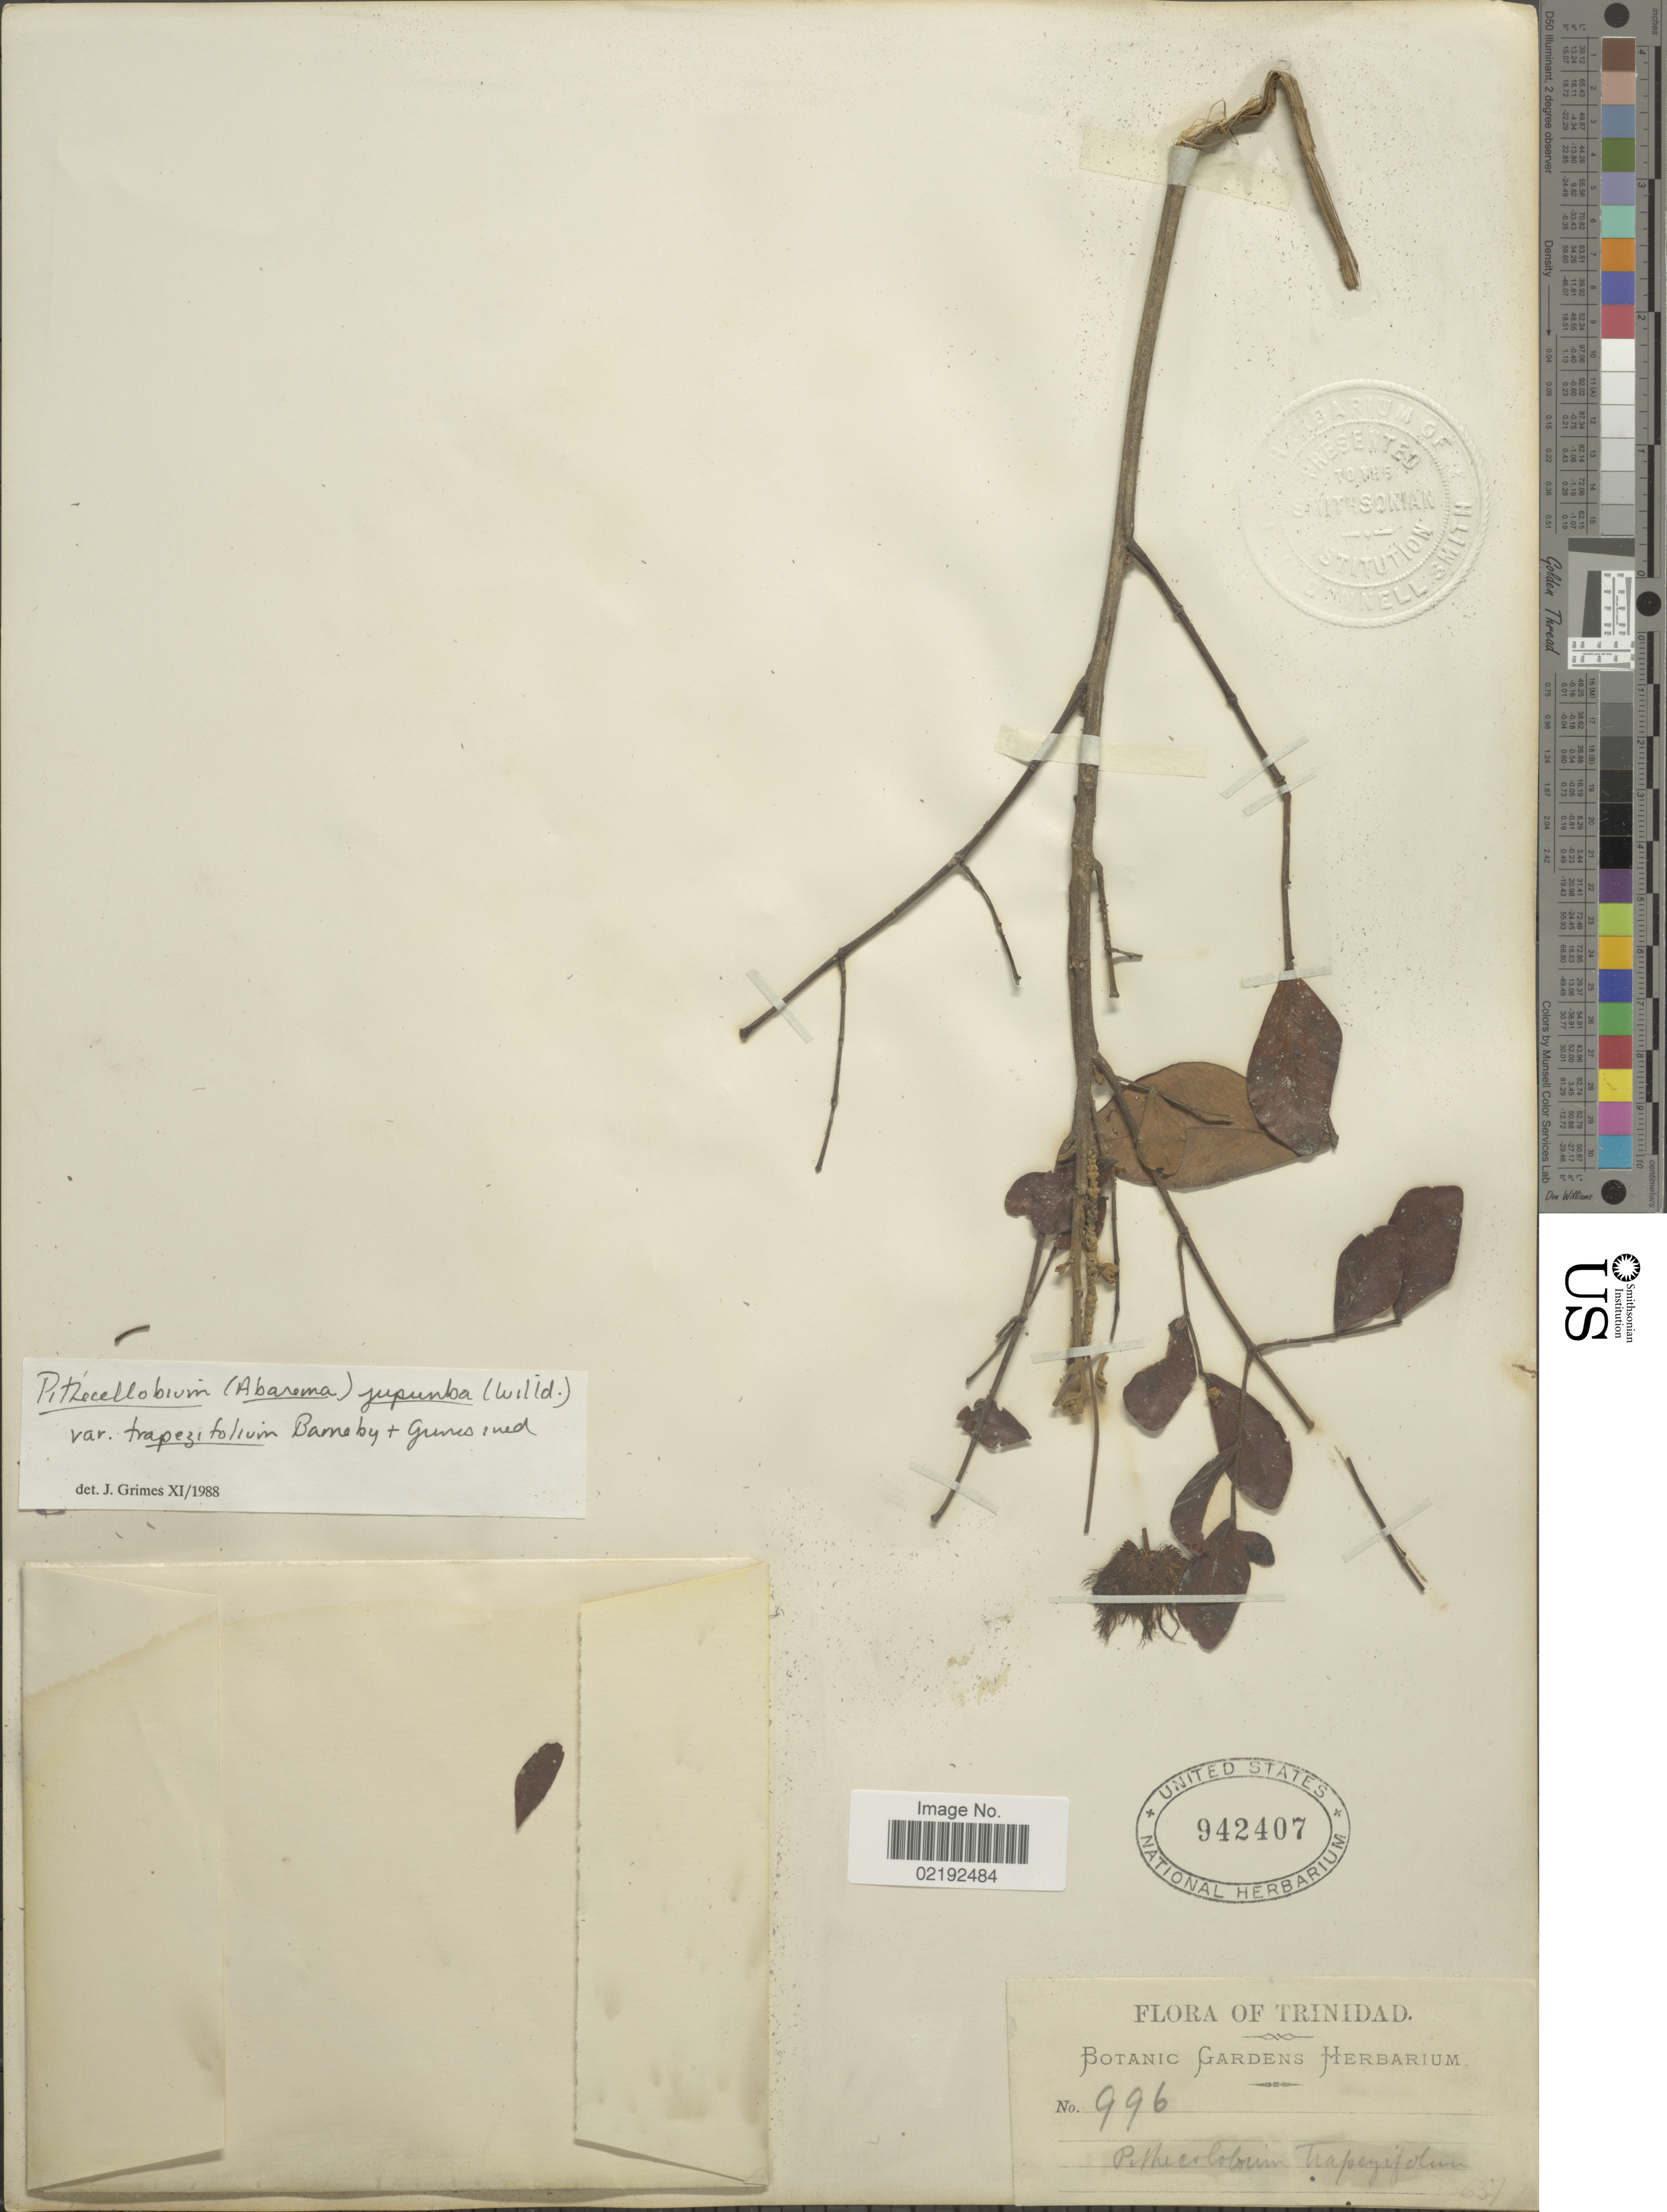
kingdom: Plantae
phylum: Tracheophyta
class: Magnoliopsida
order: Fabales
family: Fabaceae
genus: Jupunba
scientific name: Jupunba trapezifolia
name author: (Vahl) Moldenke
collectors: ex herb. Botanic Gardens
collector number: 996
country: Trinidad and Tobago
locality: Trinidad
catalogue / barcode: US 942407